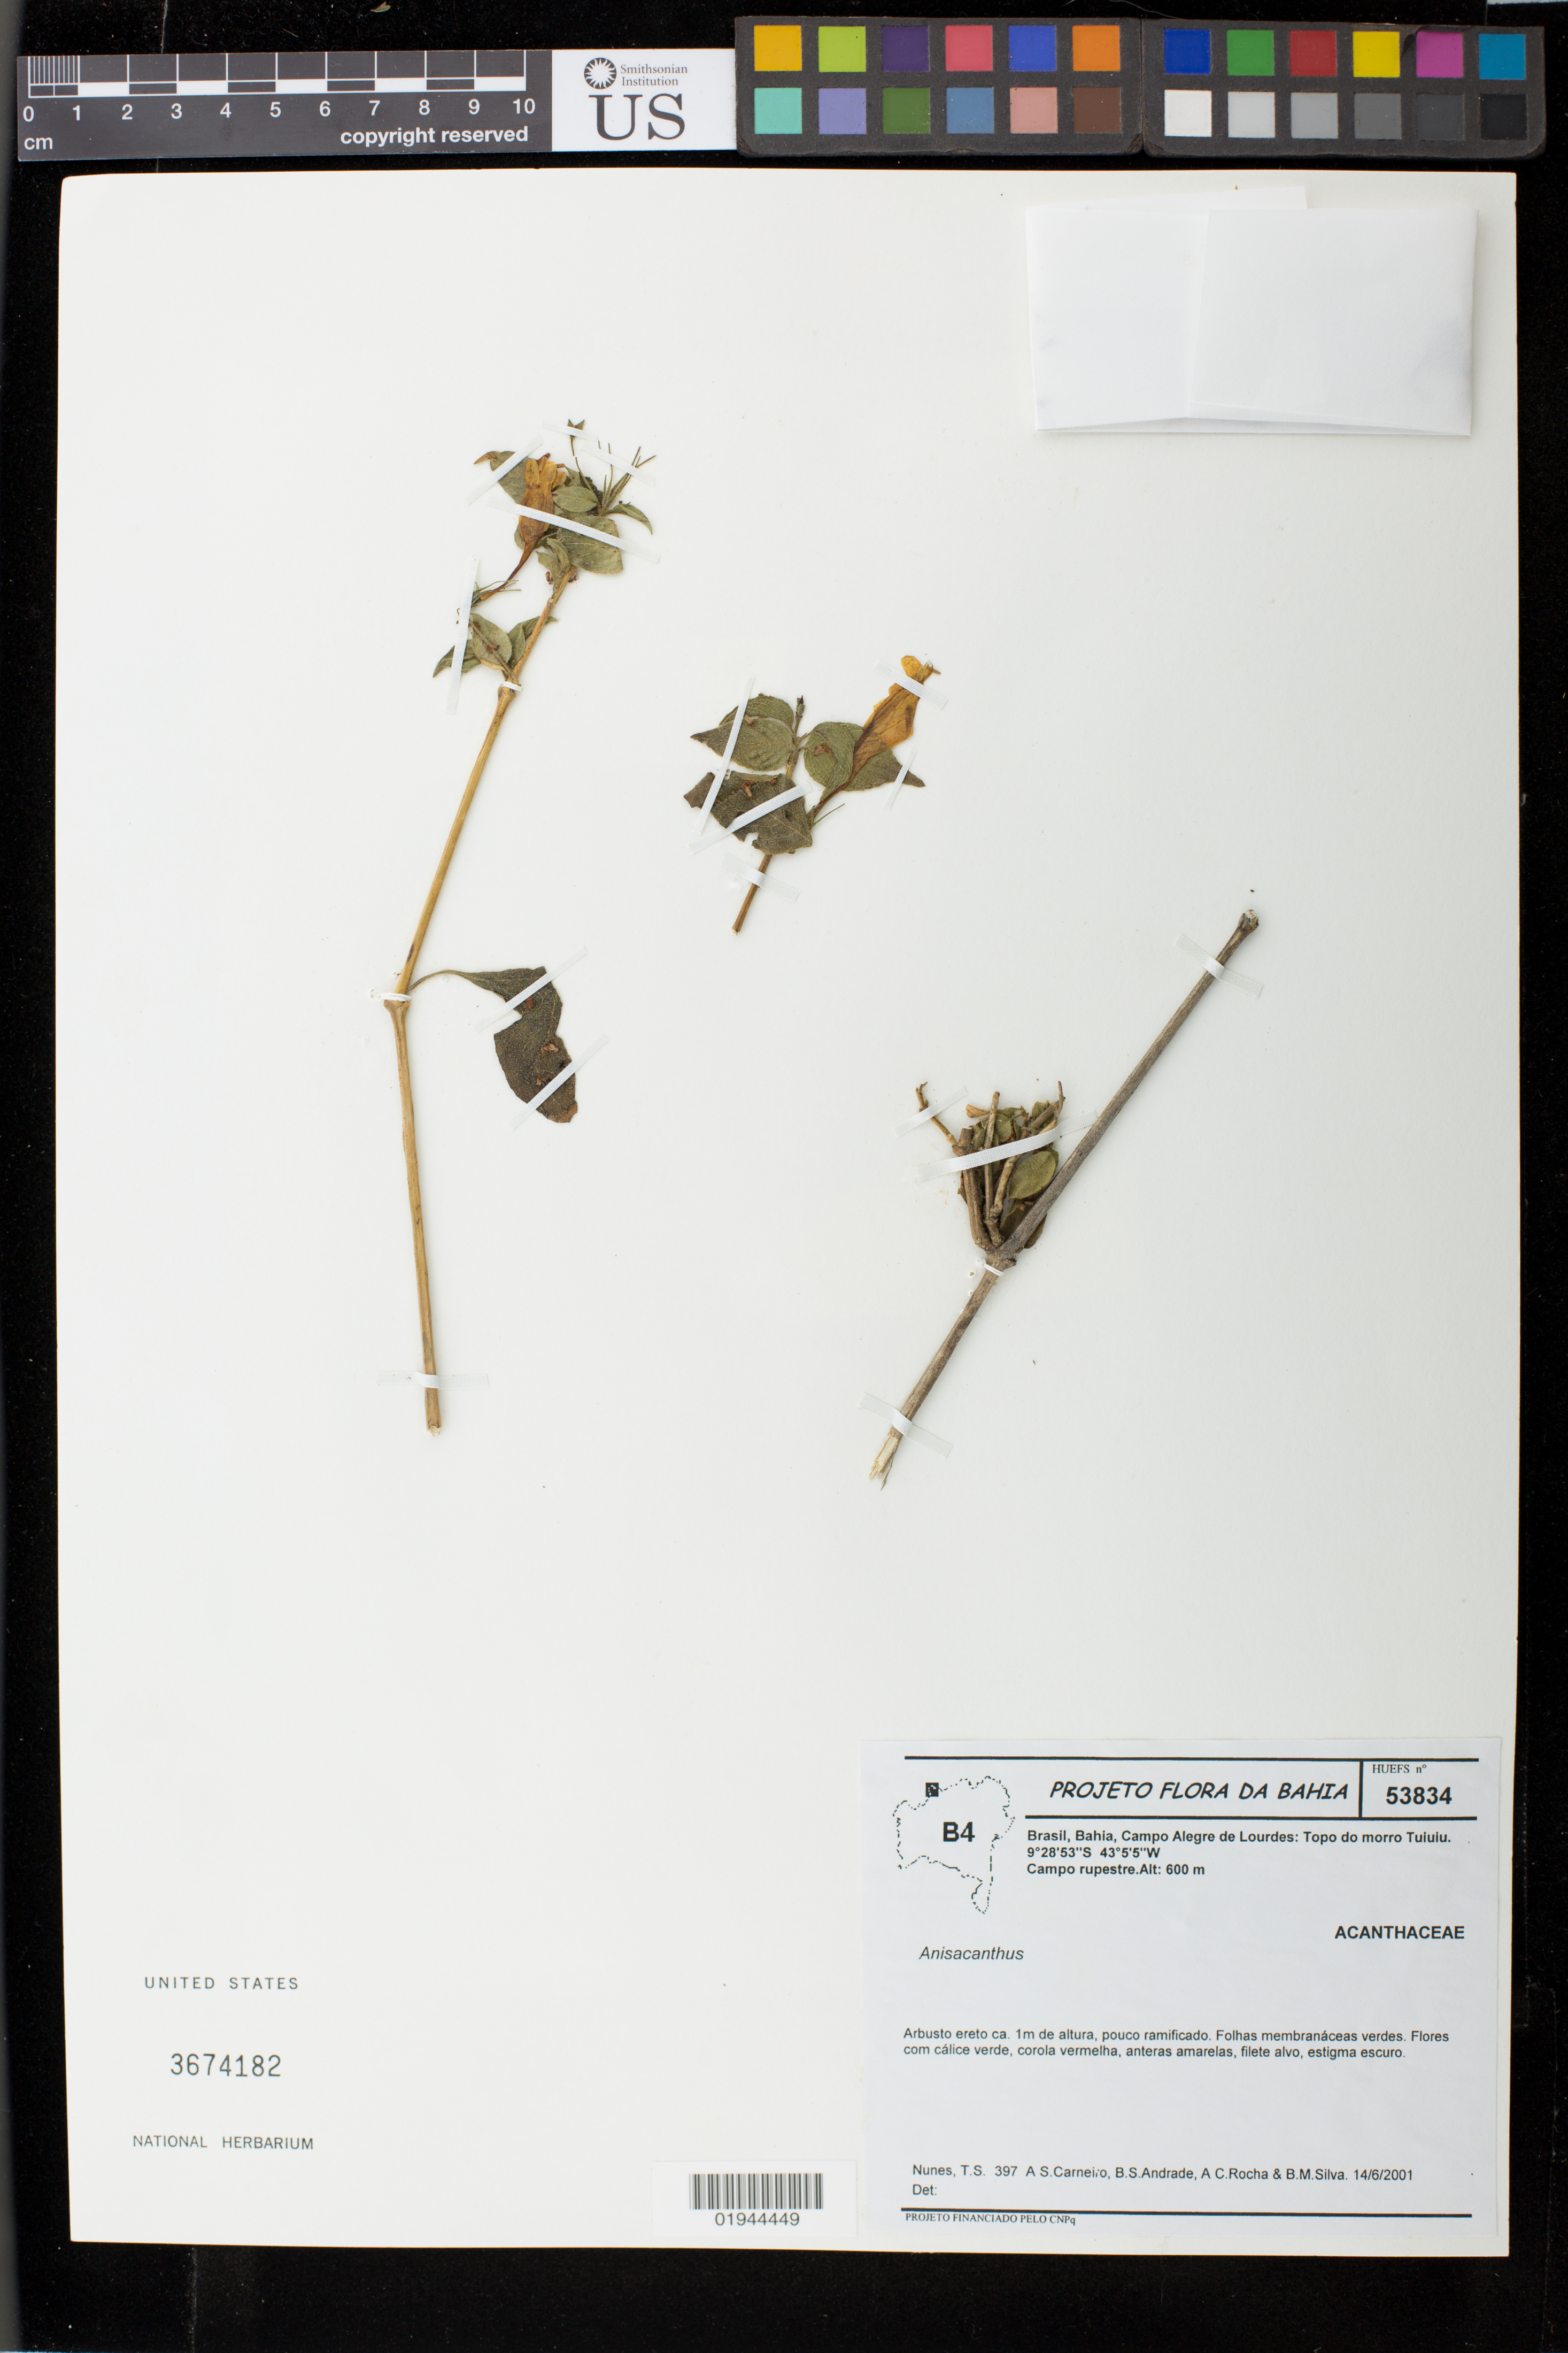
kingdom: Plantae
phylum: Tracheophyta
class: Magnoliopsida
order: Lamiales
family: Acanthaceae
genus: Anisacanthus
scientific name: Anisacanthus sp.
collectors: T. S. Nunes, A. Carneiro, B. Andrade, A. Rocha & B. Silva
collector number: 397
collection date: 2001-06-14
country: Brazil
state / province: Bahia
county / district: Campo Alegre de Lourdes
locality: Topo do morro Tuiuiu.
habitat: Campo rupestre.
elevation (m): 600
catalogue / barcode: US 3674182